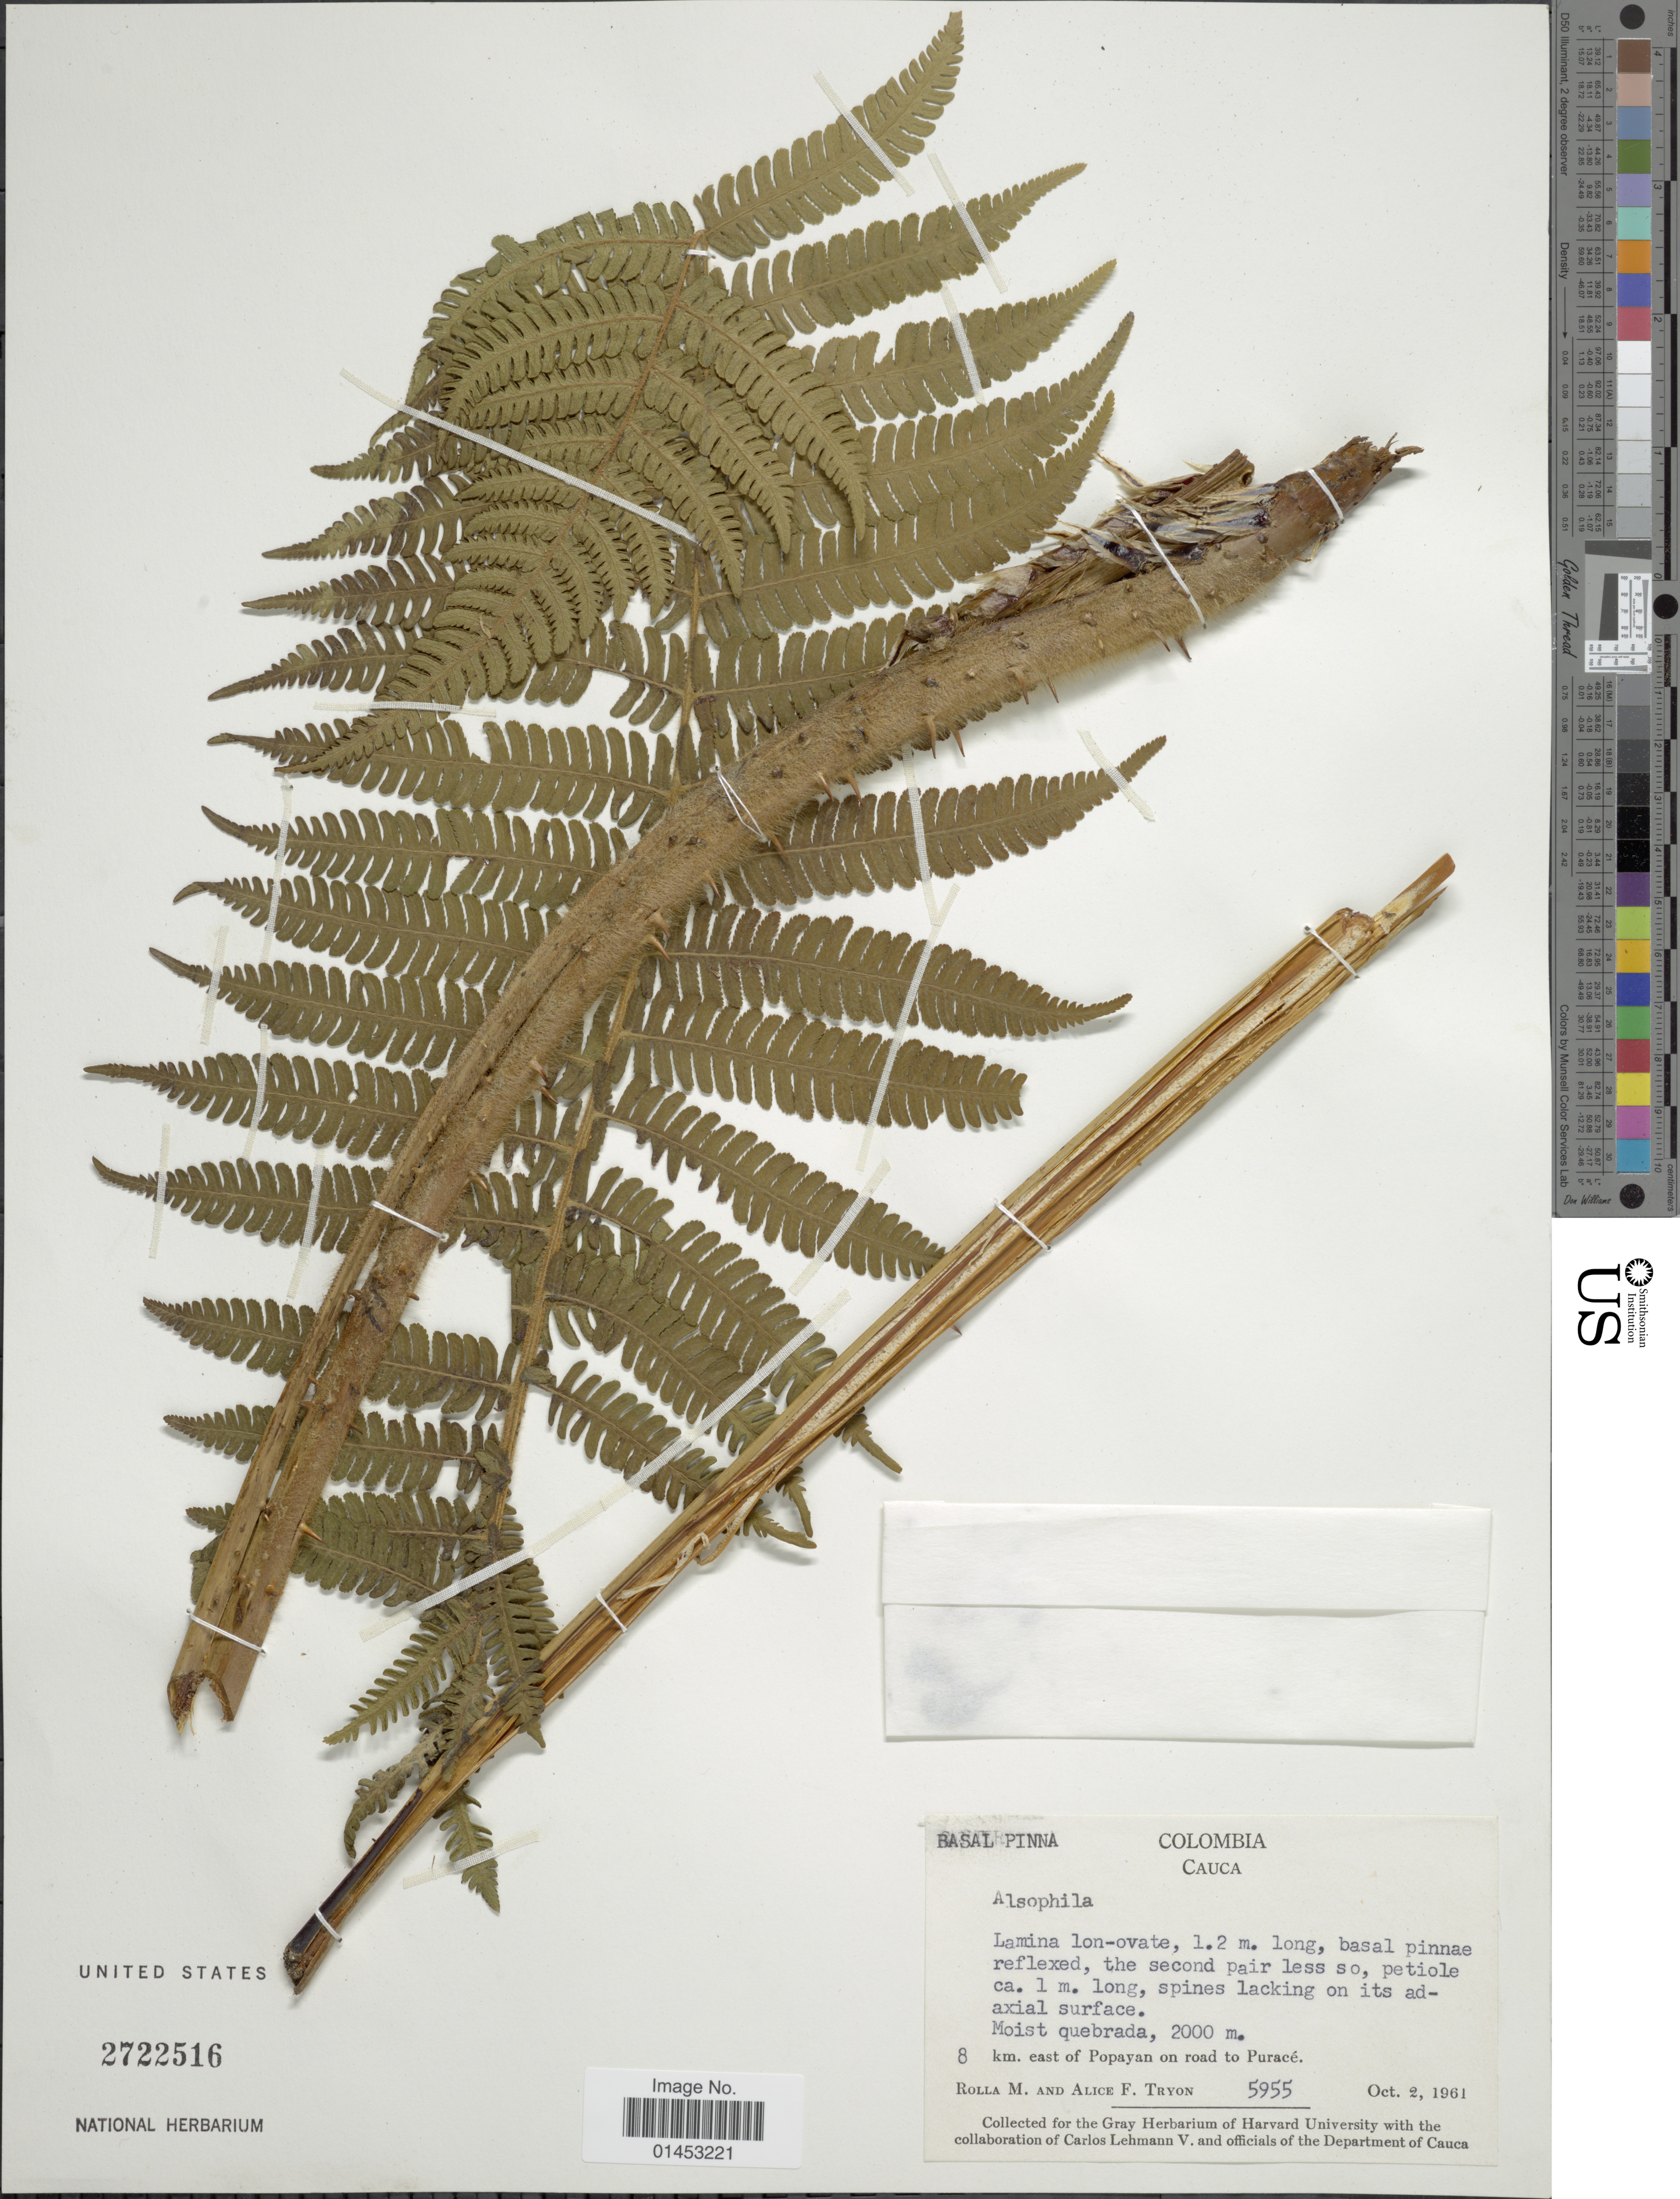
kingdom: Plantae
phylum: Tracheophyta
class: Polypodiopsida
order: Cyatheales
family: Cyatheaceae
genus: Cyathea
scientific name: Cyathea sp.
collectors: R. M. Tryon & A. F. Tryon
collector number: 5955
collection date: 1961-10-02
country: Colombia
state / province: Cauca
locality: Cauca, 8km east of Popayan on road to Puracé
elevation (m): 2000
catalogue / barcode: US 2722516